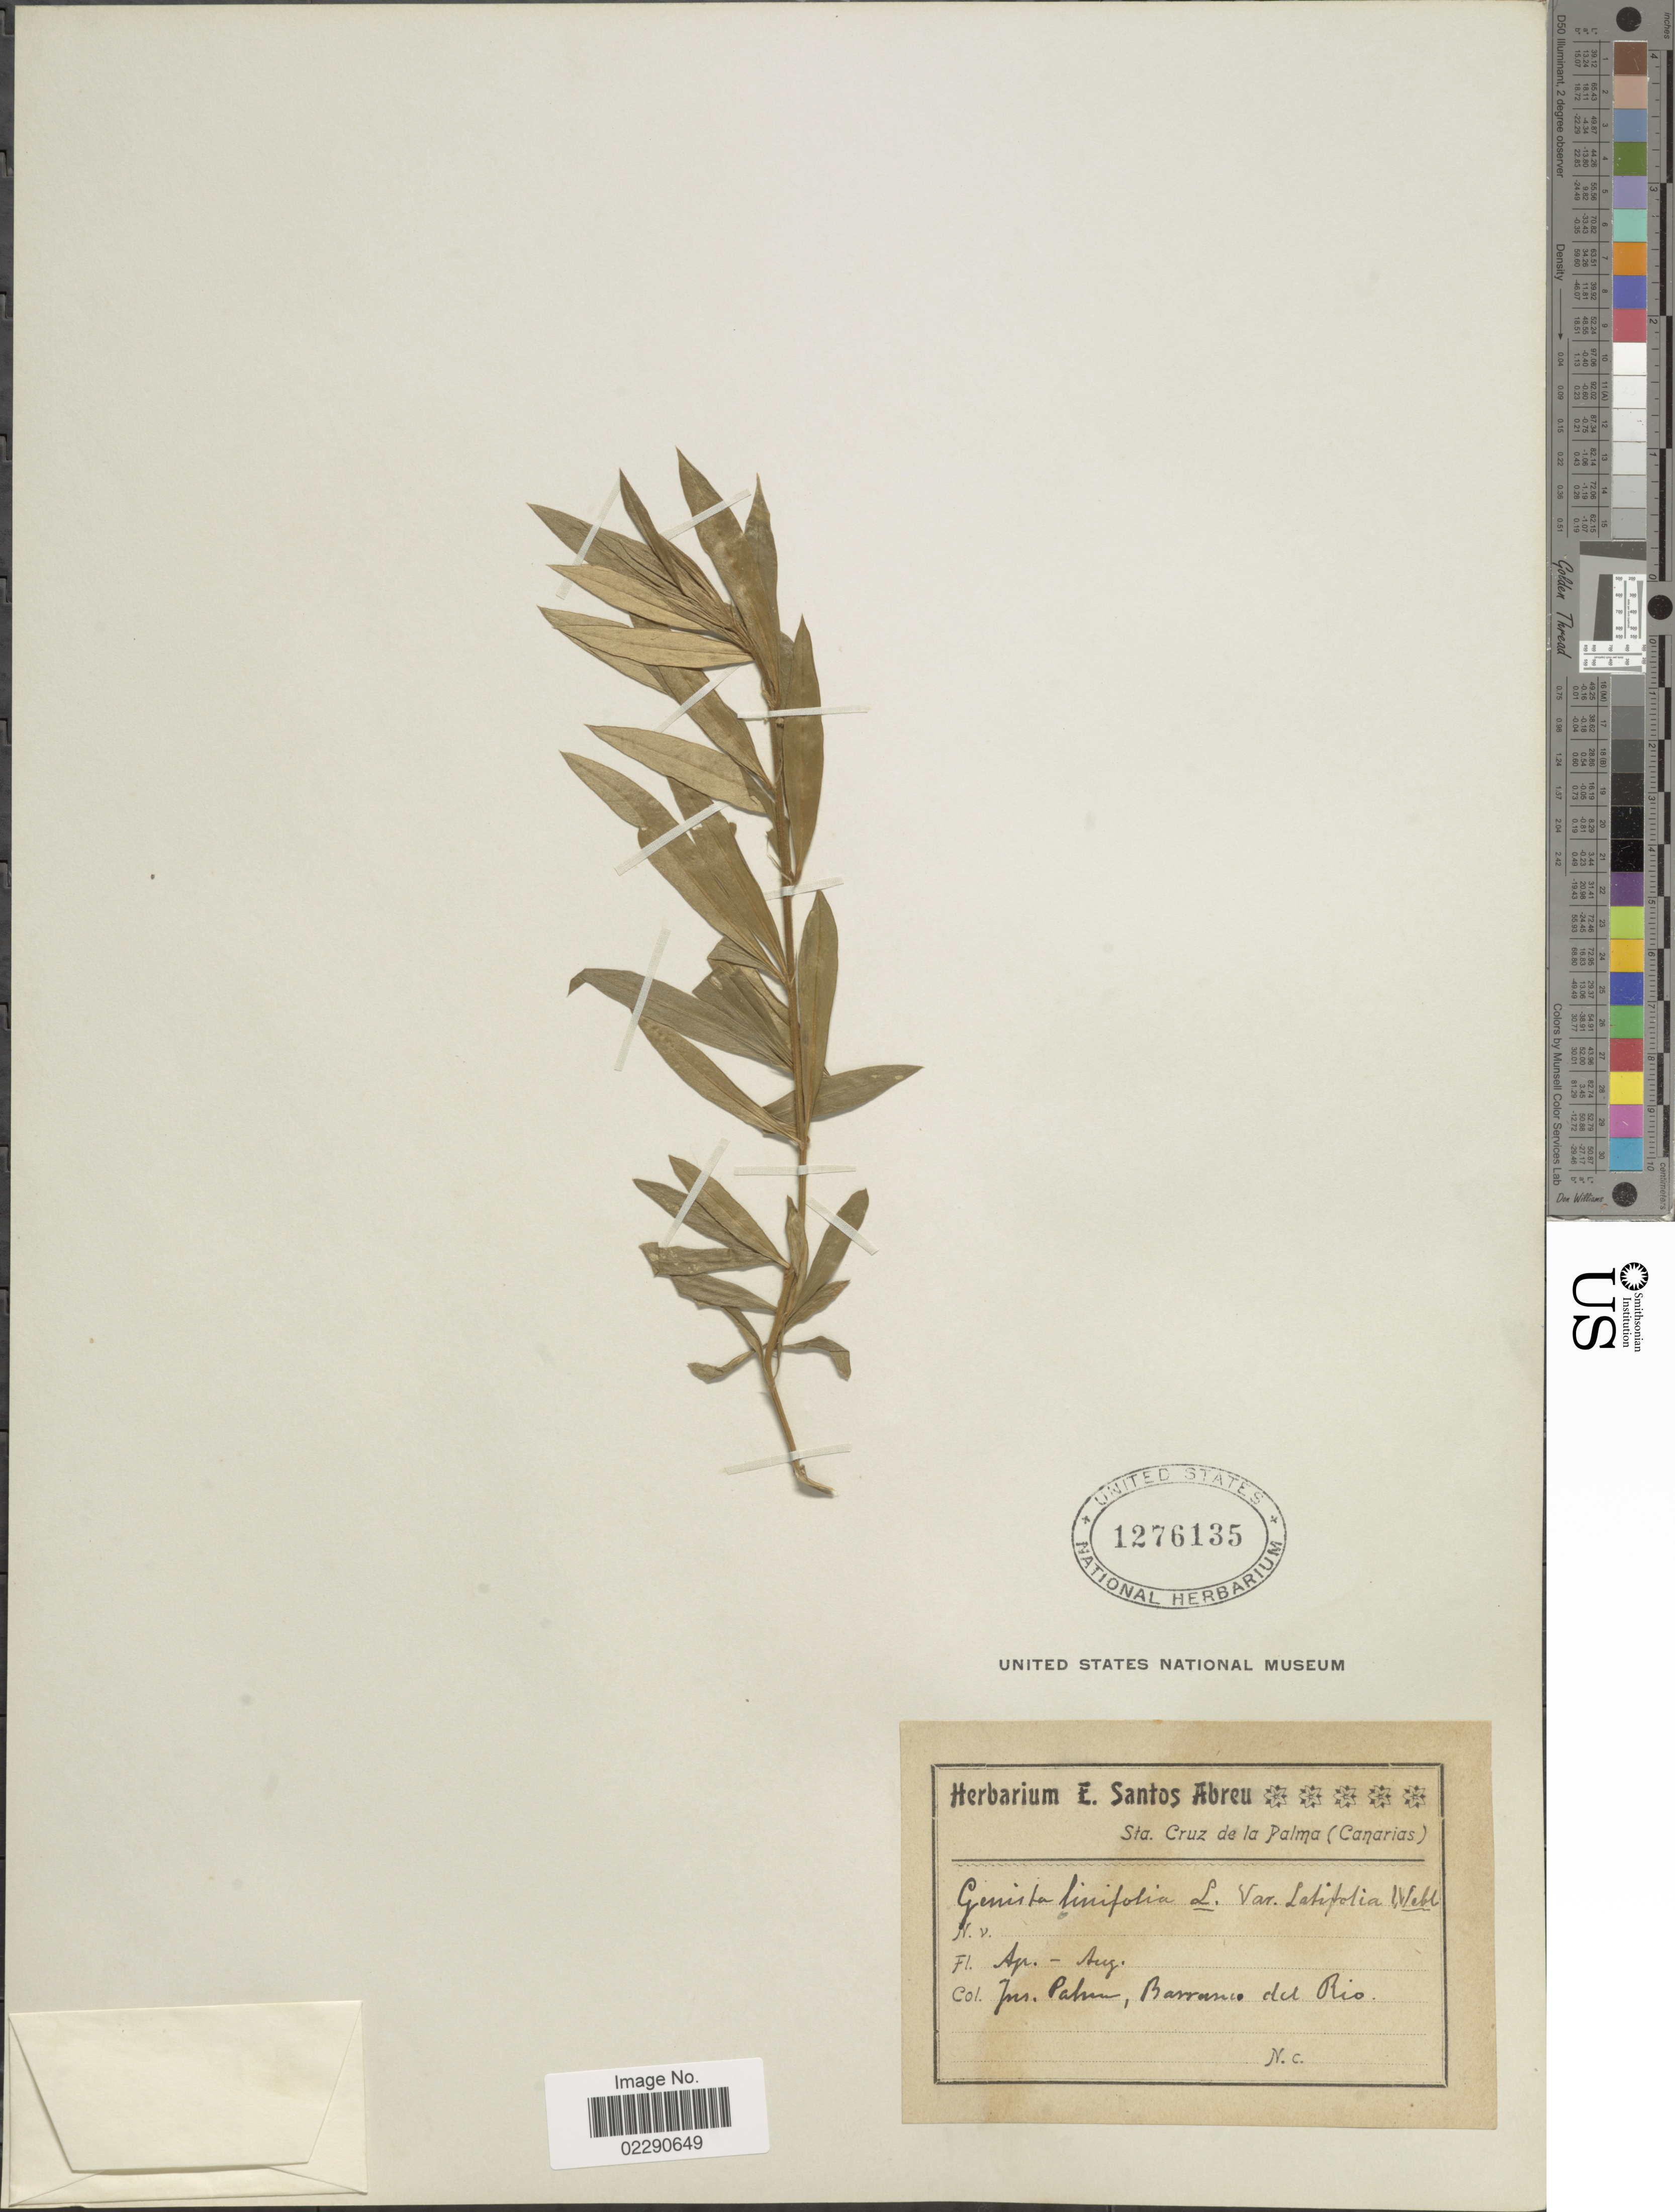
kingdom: Plantae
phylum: Tracheophyta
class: Magnoliopsida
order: Fabales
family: Fabaceae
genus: Genista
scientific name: Genista linifolia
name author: L.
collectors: ex herb. E. Santos Abrue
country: Spain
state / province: Canarias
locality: Ins. Palma, Barranco del Rio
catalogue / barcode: US 1276135